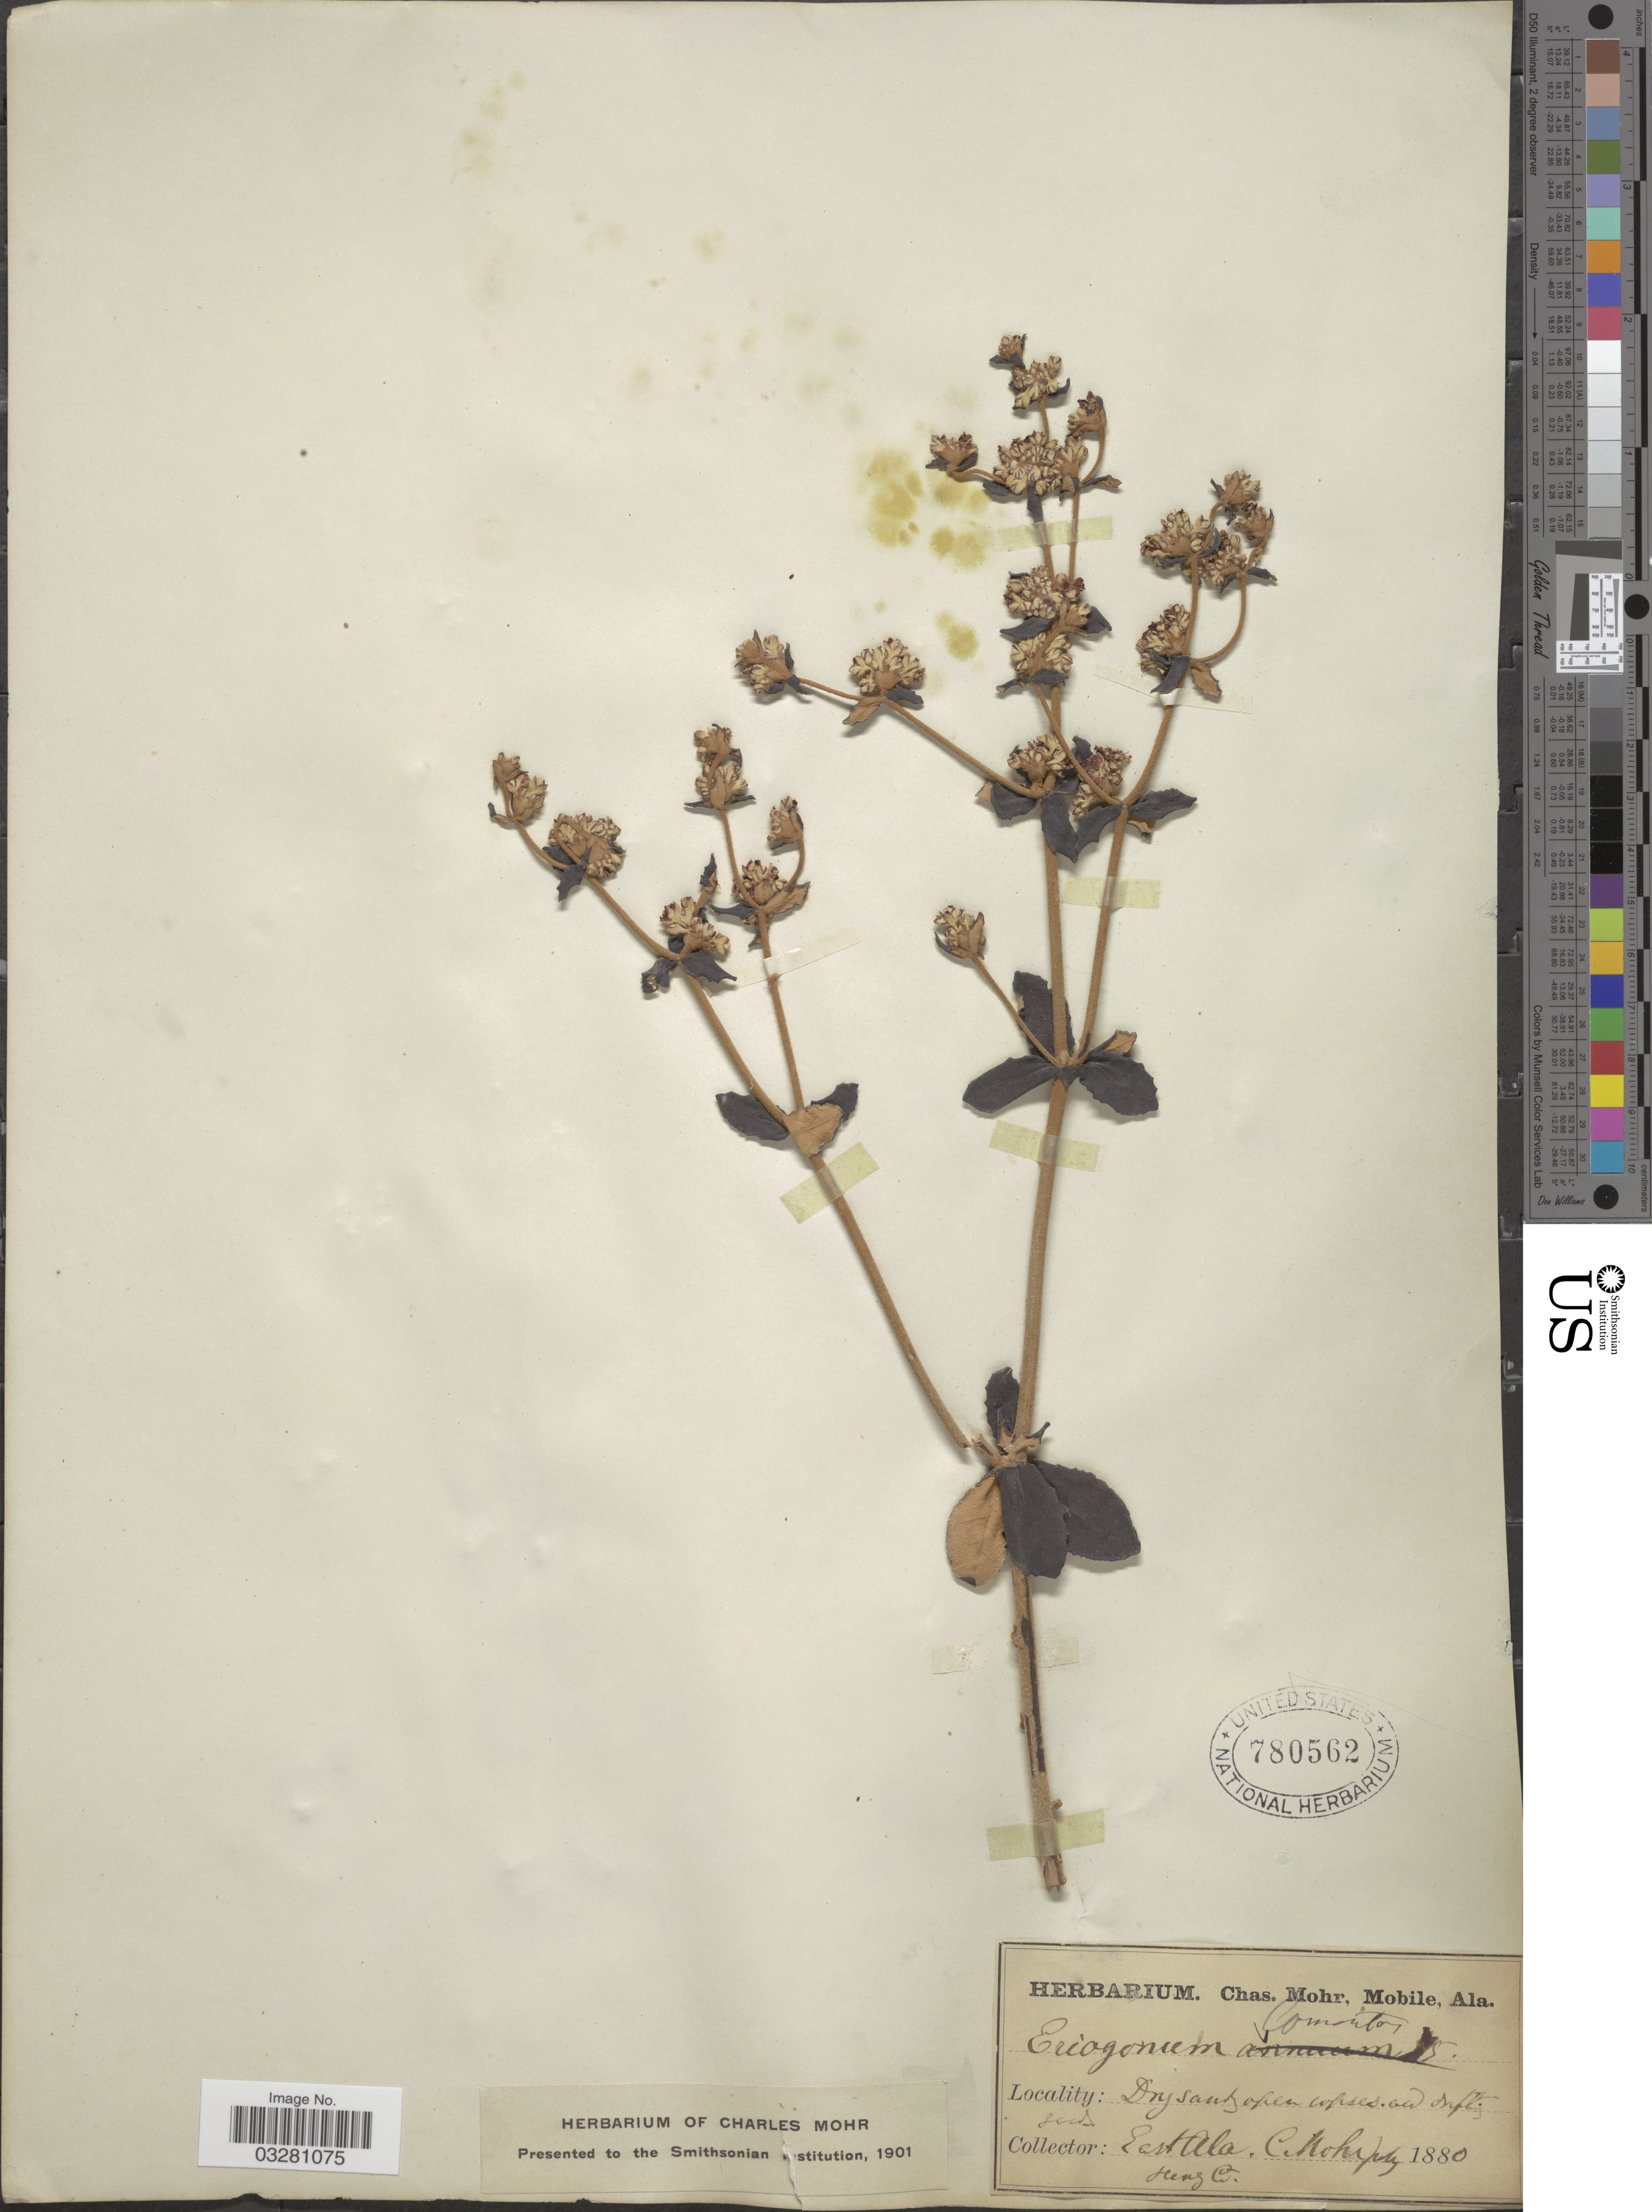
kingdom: Plantae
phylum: Tracheophyta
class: Magnoliopsida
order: Caryophyllales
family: Polygonaceae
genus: Eriogonum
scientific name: Eriogonum tomentosum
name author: Michx.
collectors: Mohr, C. T. (herbarium)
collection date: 1880-07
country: United States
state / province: Alabama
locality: East Ala. Henry Co.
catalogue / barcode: US 780562